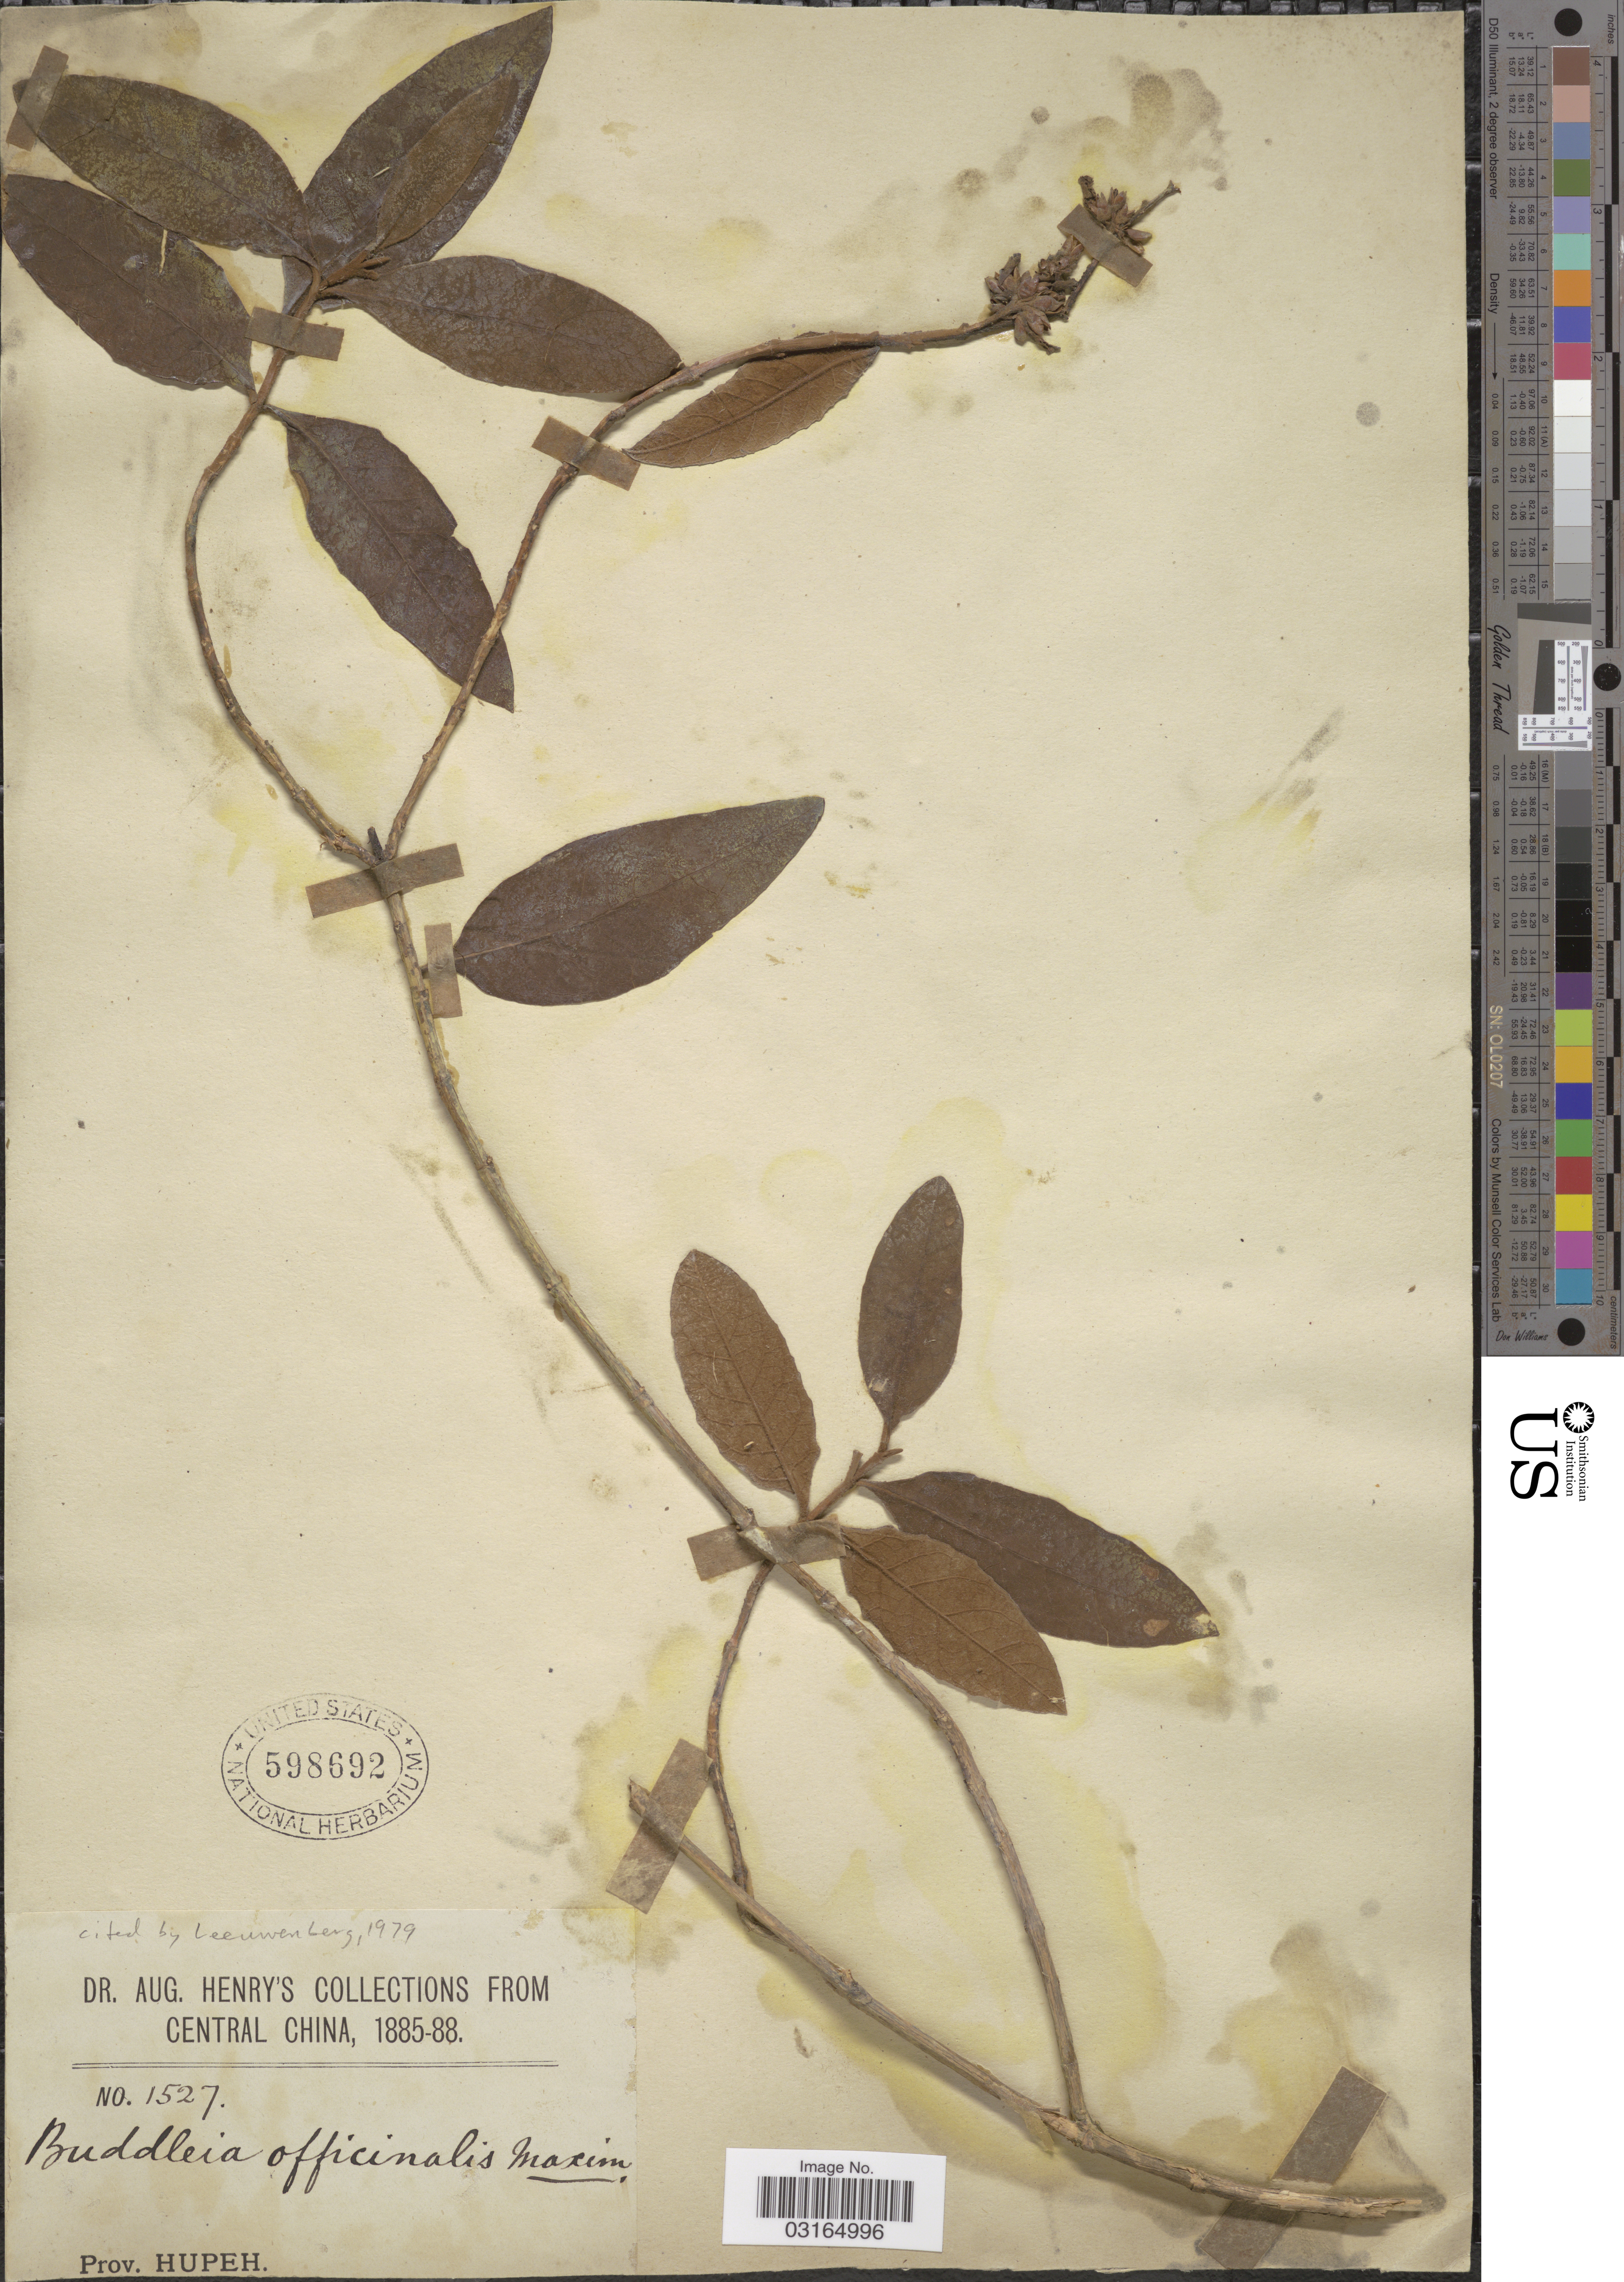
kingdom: Plantae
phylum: Tracheophyta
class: Magnoliopsida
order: Lamiales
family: Scrophulariaceae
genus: Buddleja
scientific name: Buddleja officinalis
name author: Maxim.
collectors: A. Henry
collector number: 1527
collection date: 1885/1888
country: China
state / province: Hubei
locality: Central China. Prov. Hupeh.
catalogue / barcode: US 598692